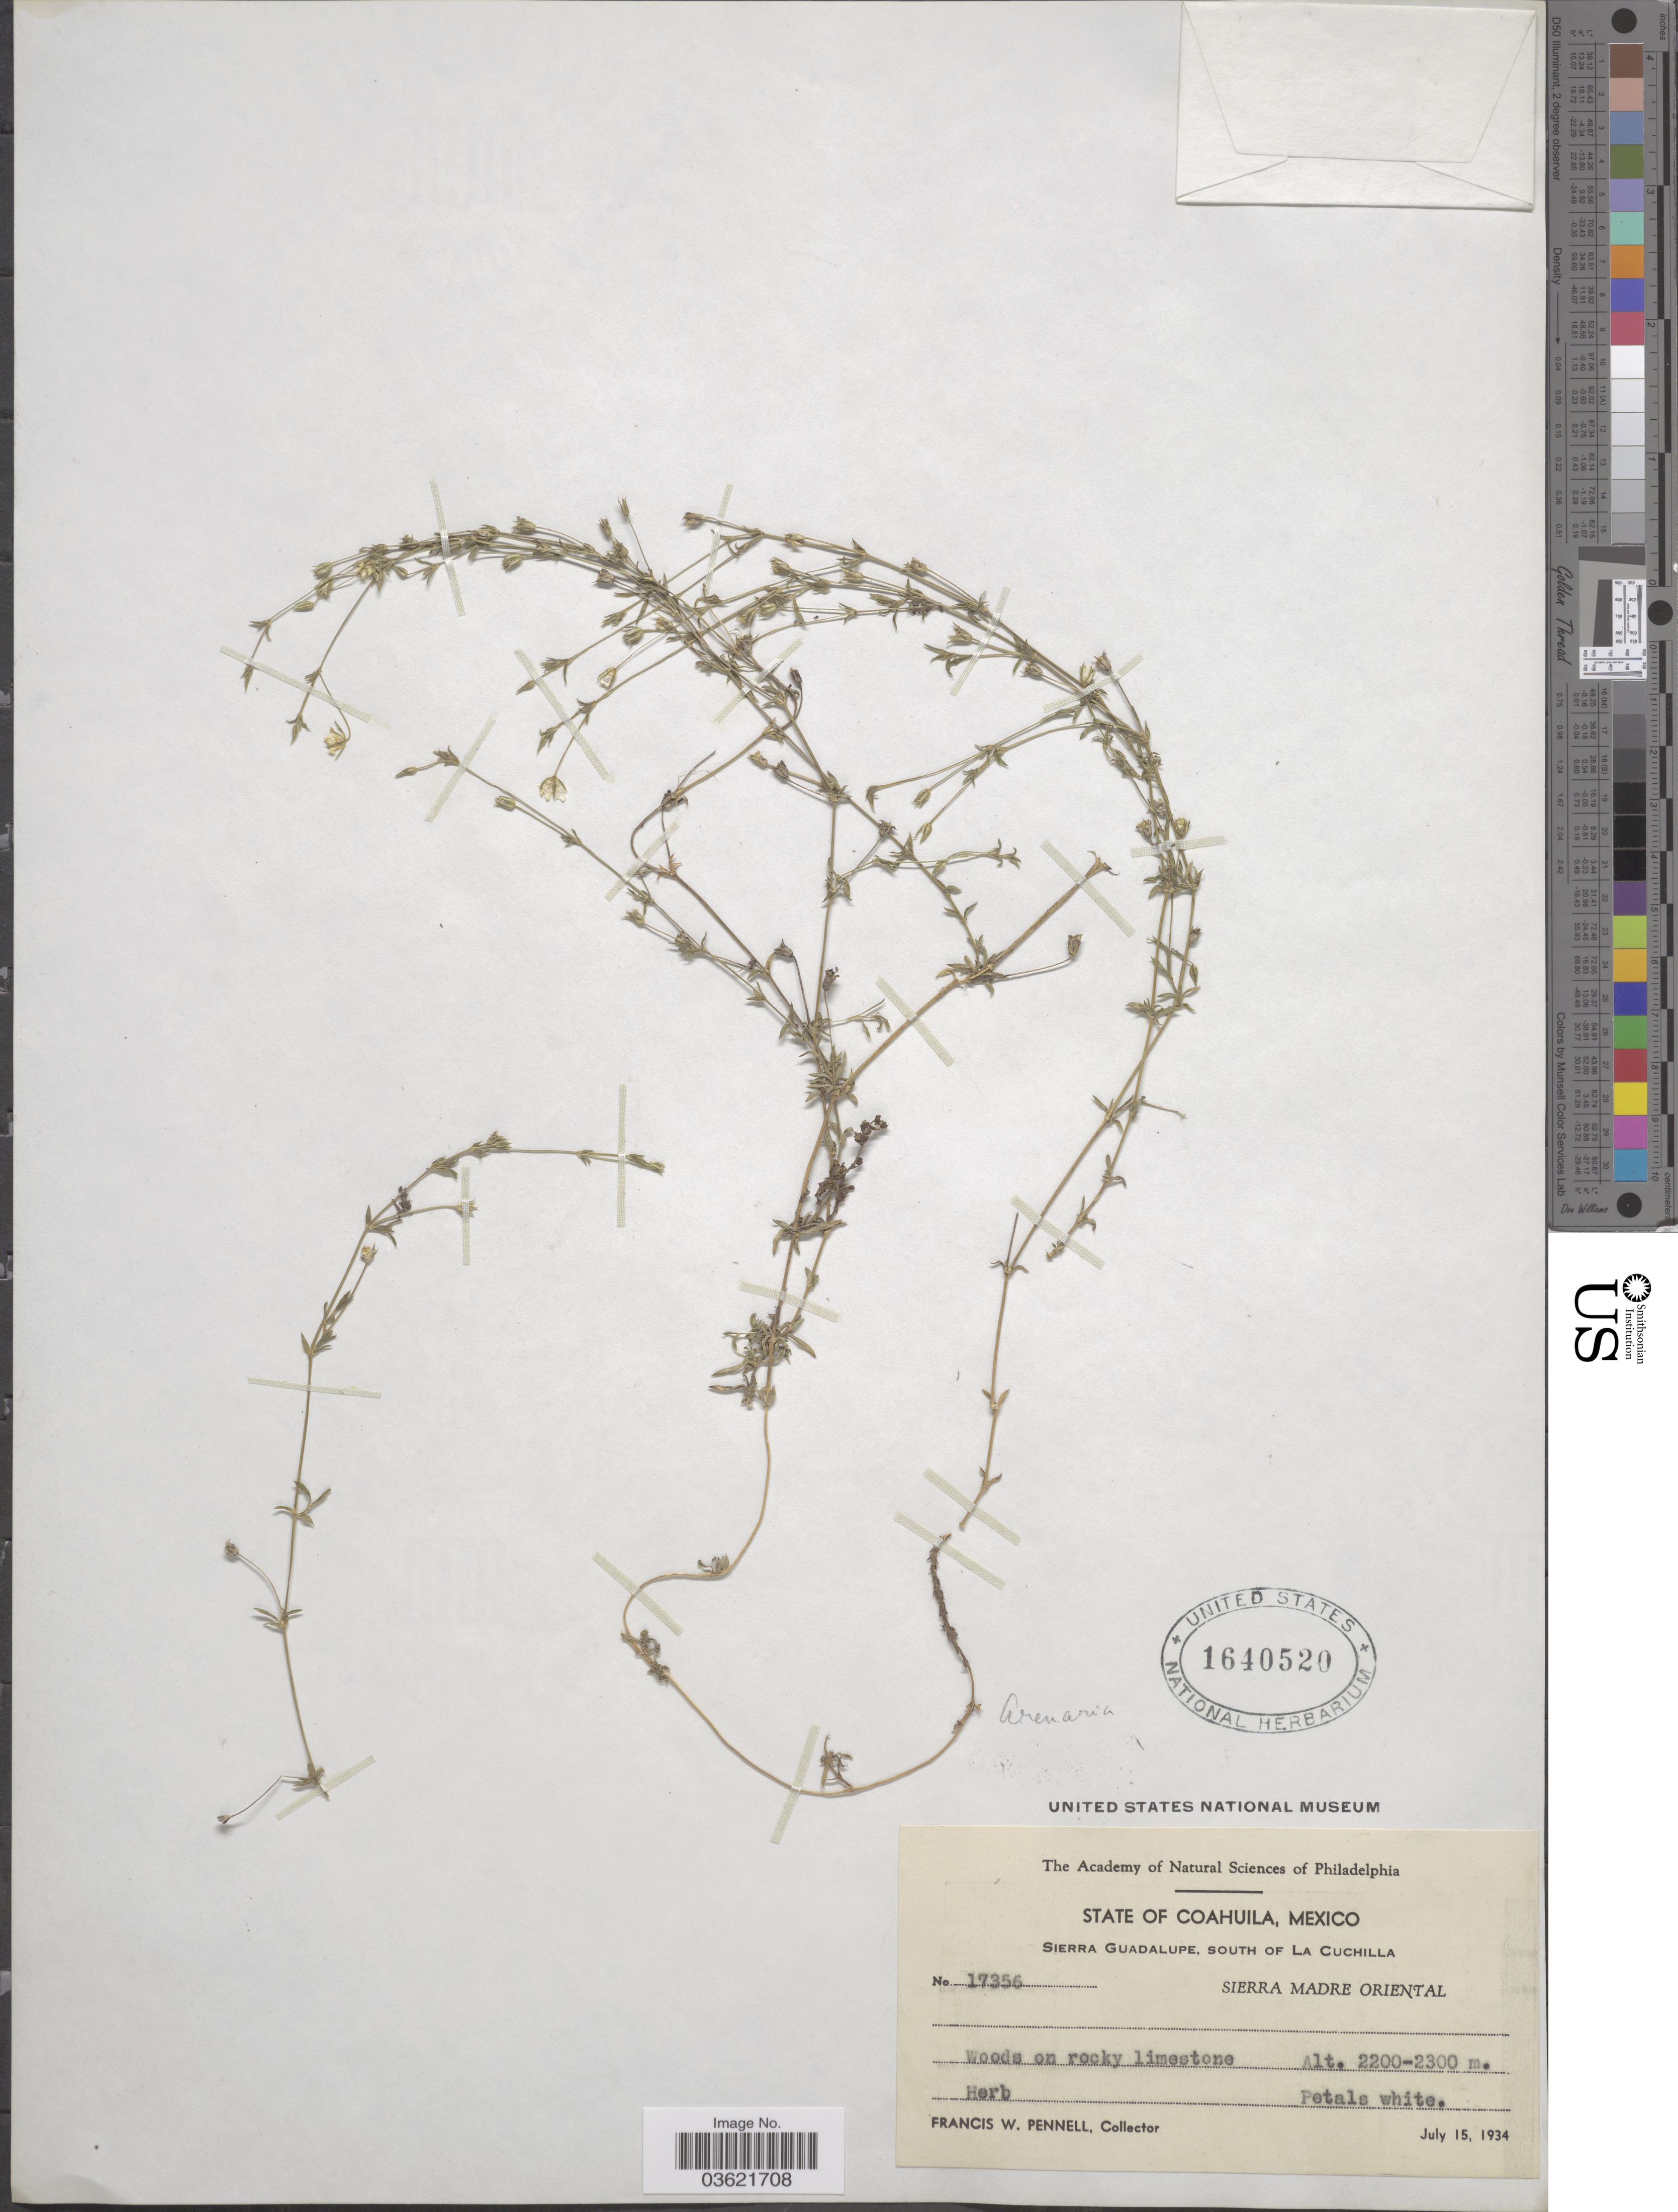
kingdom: Plantae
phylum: Tracheophyta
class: Magnoliopsida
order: Caryophyllales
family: Caryophyllaceae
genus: Arenaria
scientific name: Arenaria sp.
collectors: F. W. Pennell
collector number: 17356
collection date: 1934-07-15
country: Mexico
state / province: Coahuila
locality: Sierra Guadalupe, South of La Chuchilla. Sierra Madre Oriental.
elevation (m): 2200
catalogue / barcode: US 1640520